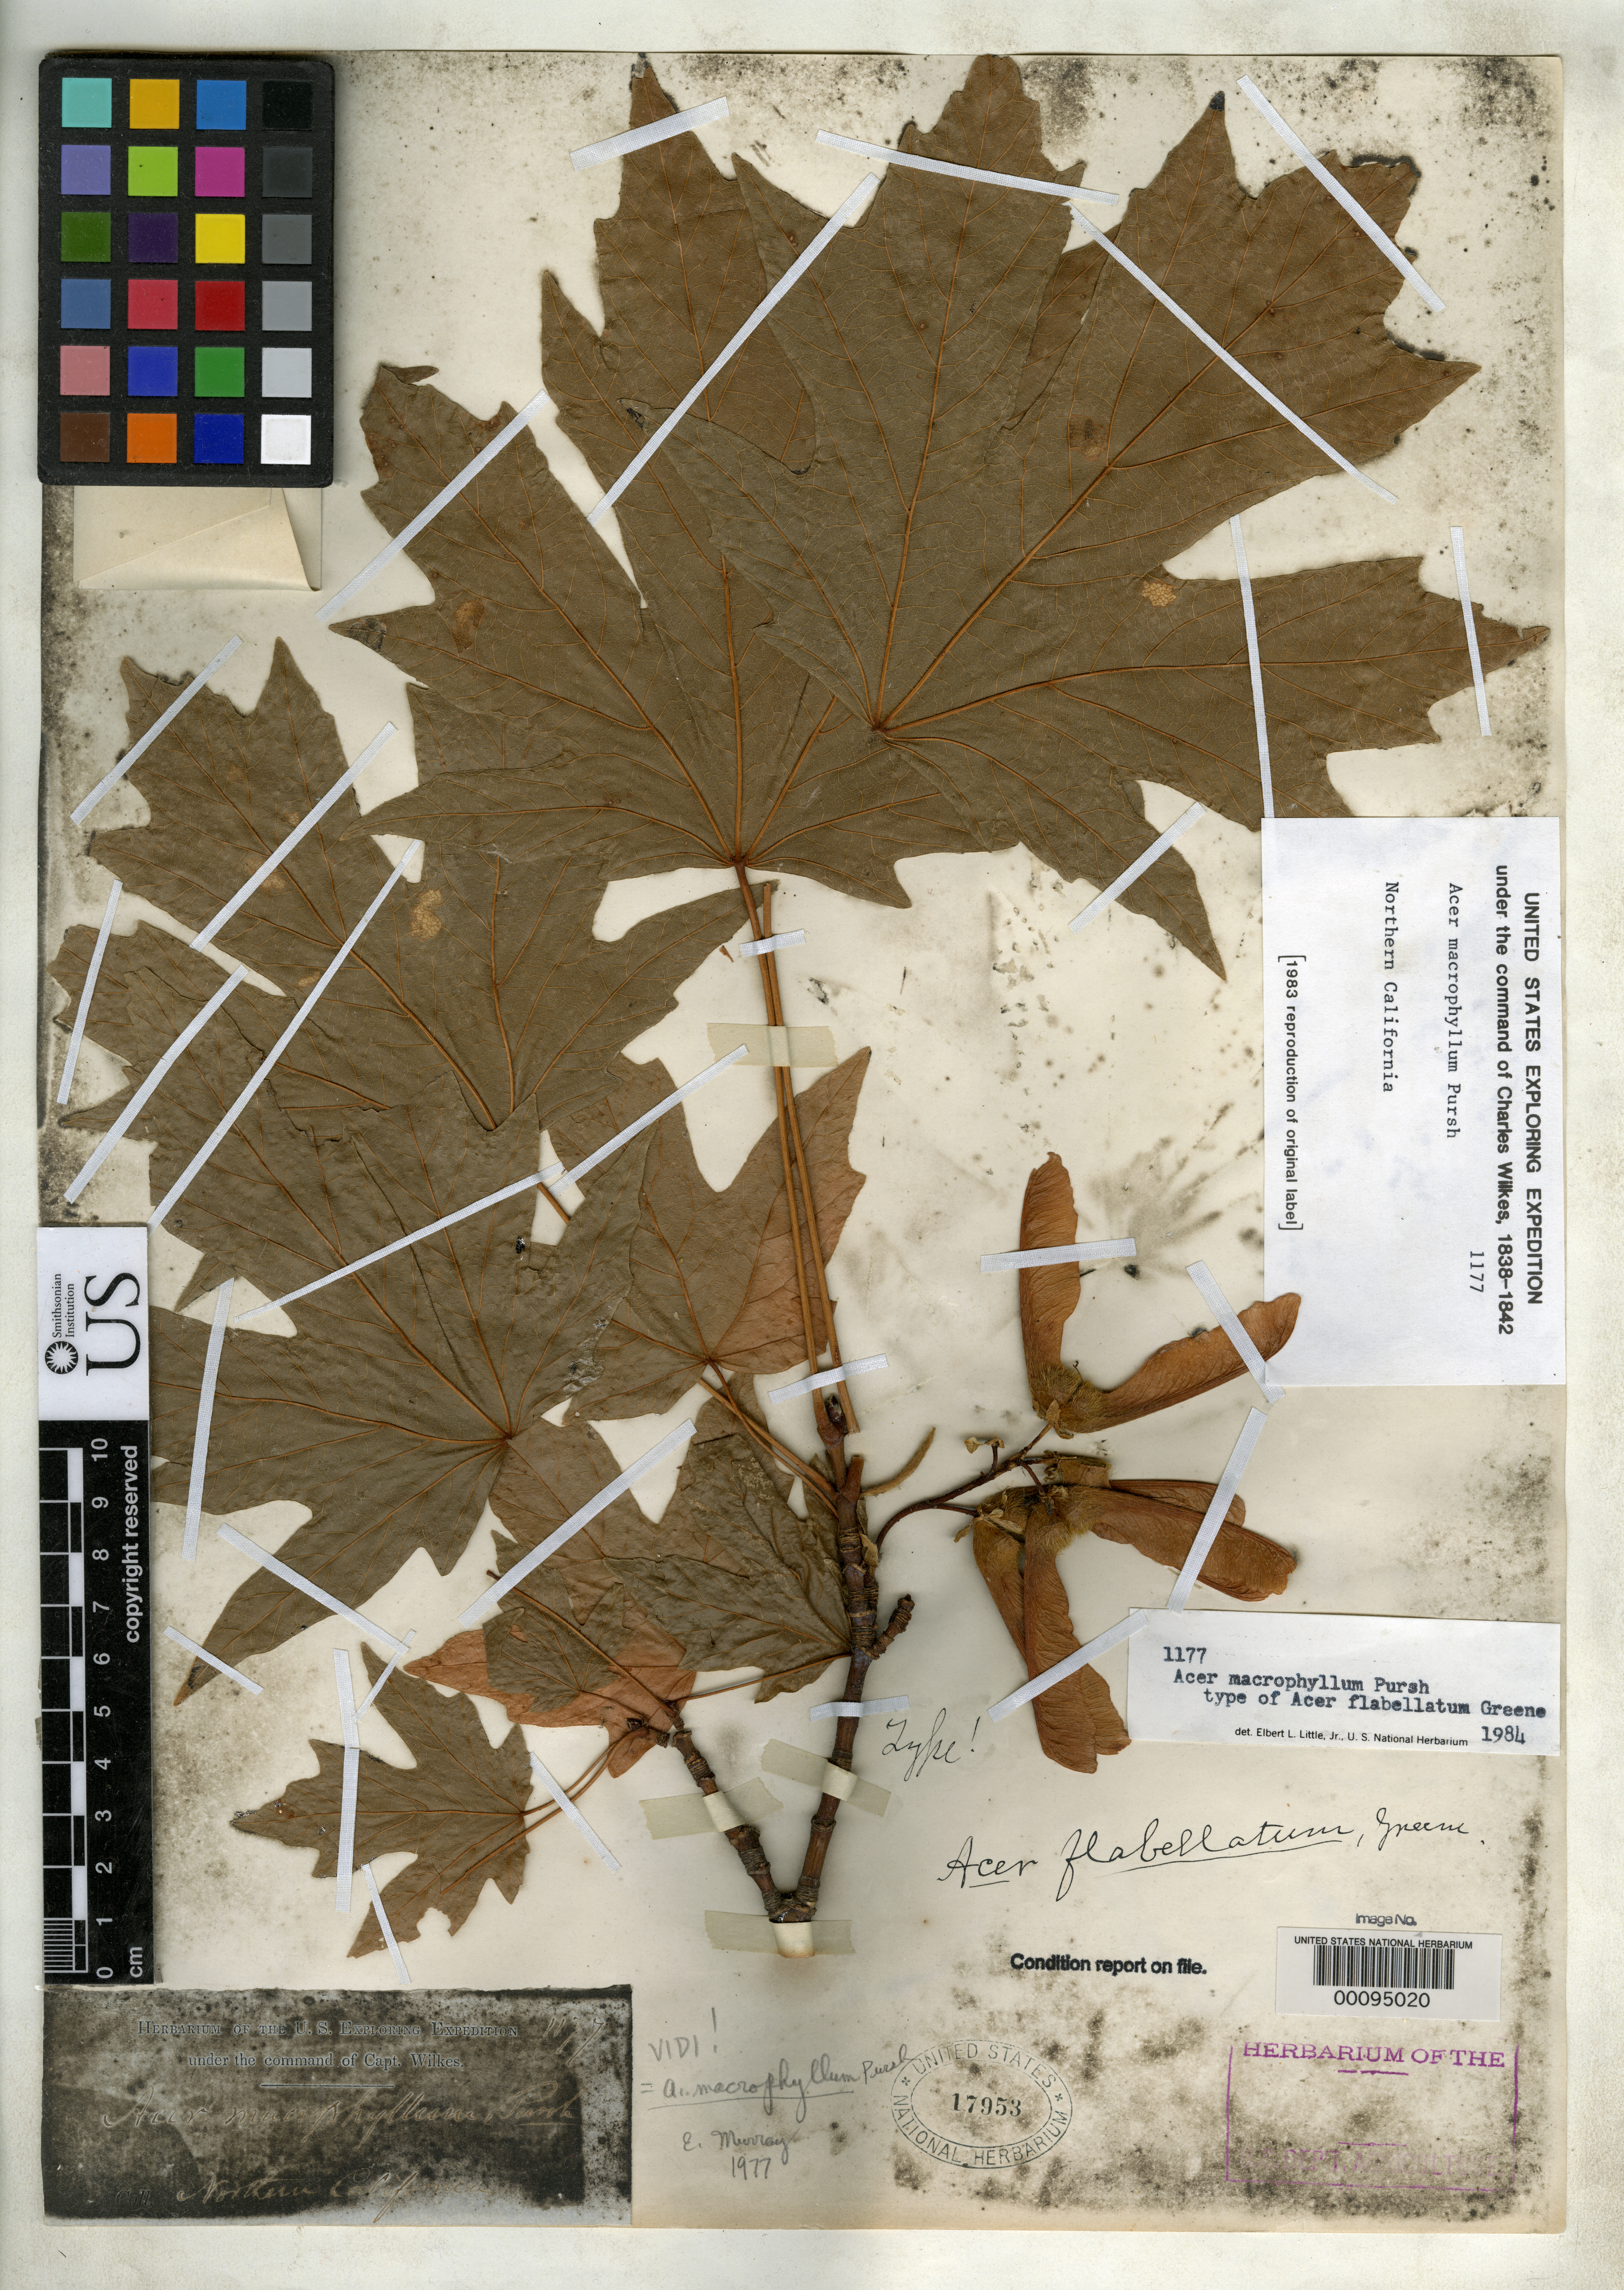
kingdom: Plantae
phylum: Tracheophyta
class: Magnoliopsida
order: Sapindales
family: Sapindaceae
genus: Acer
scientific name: Acer flabellatum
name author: Greene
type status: Holotype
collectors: Wilkes Explor. Exped.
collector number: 1177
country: United States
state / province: California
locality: Northern California.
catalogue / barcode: US 17953